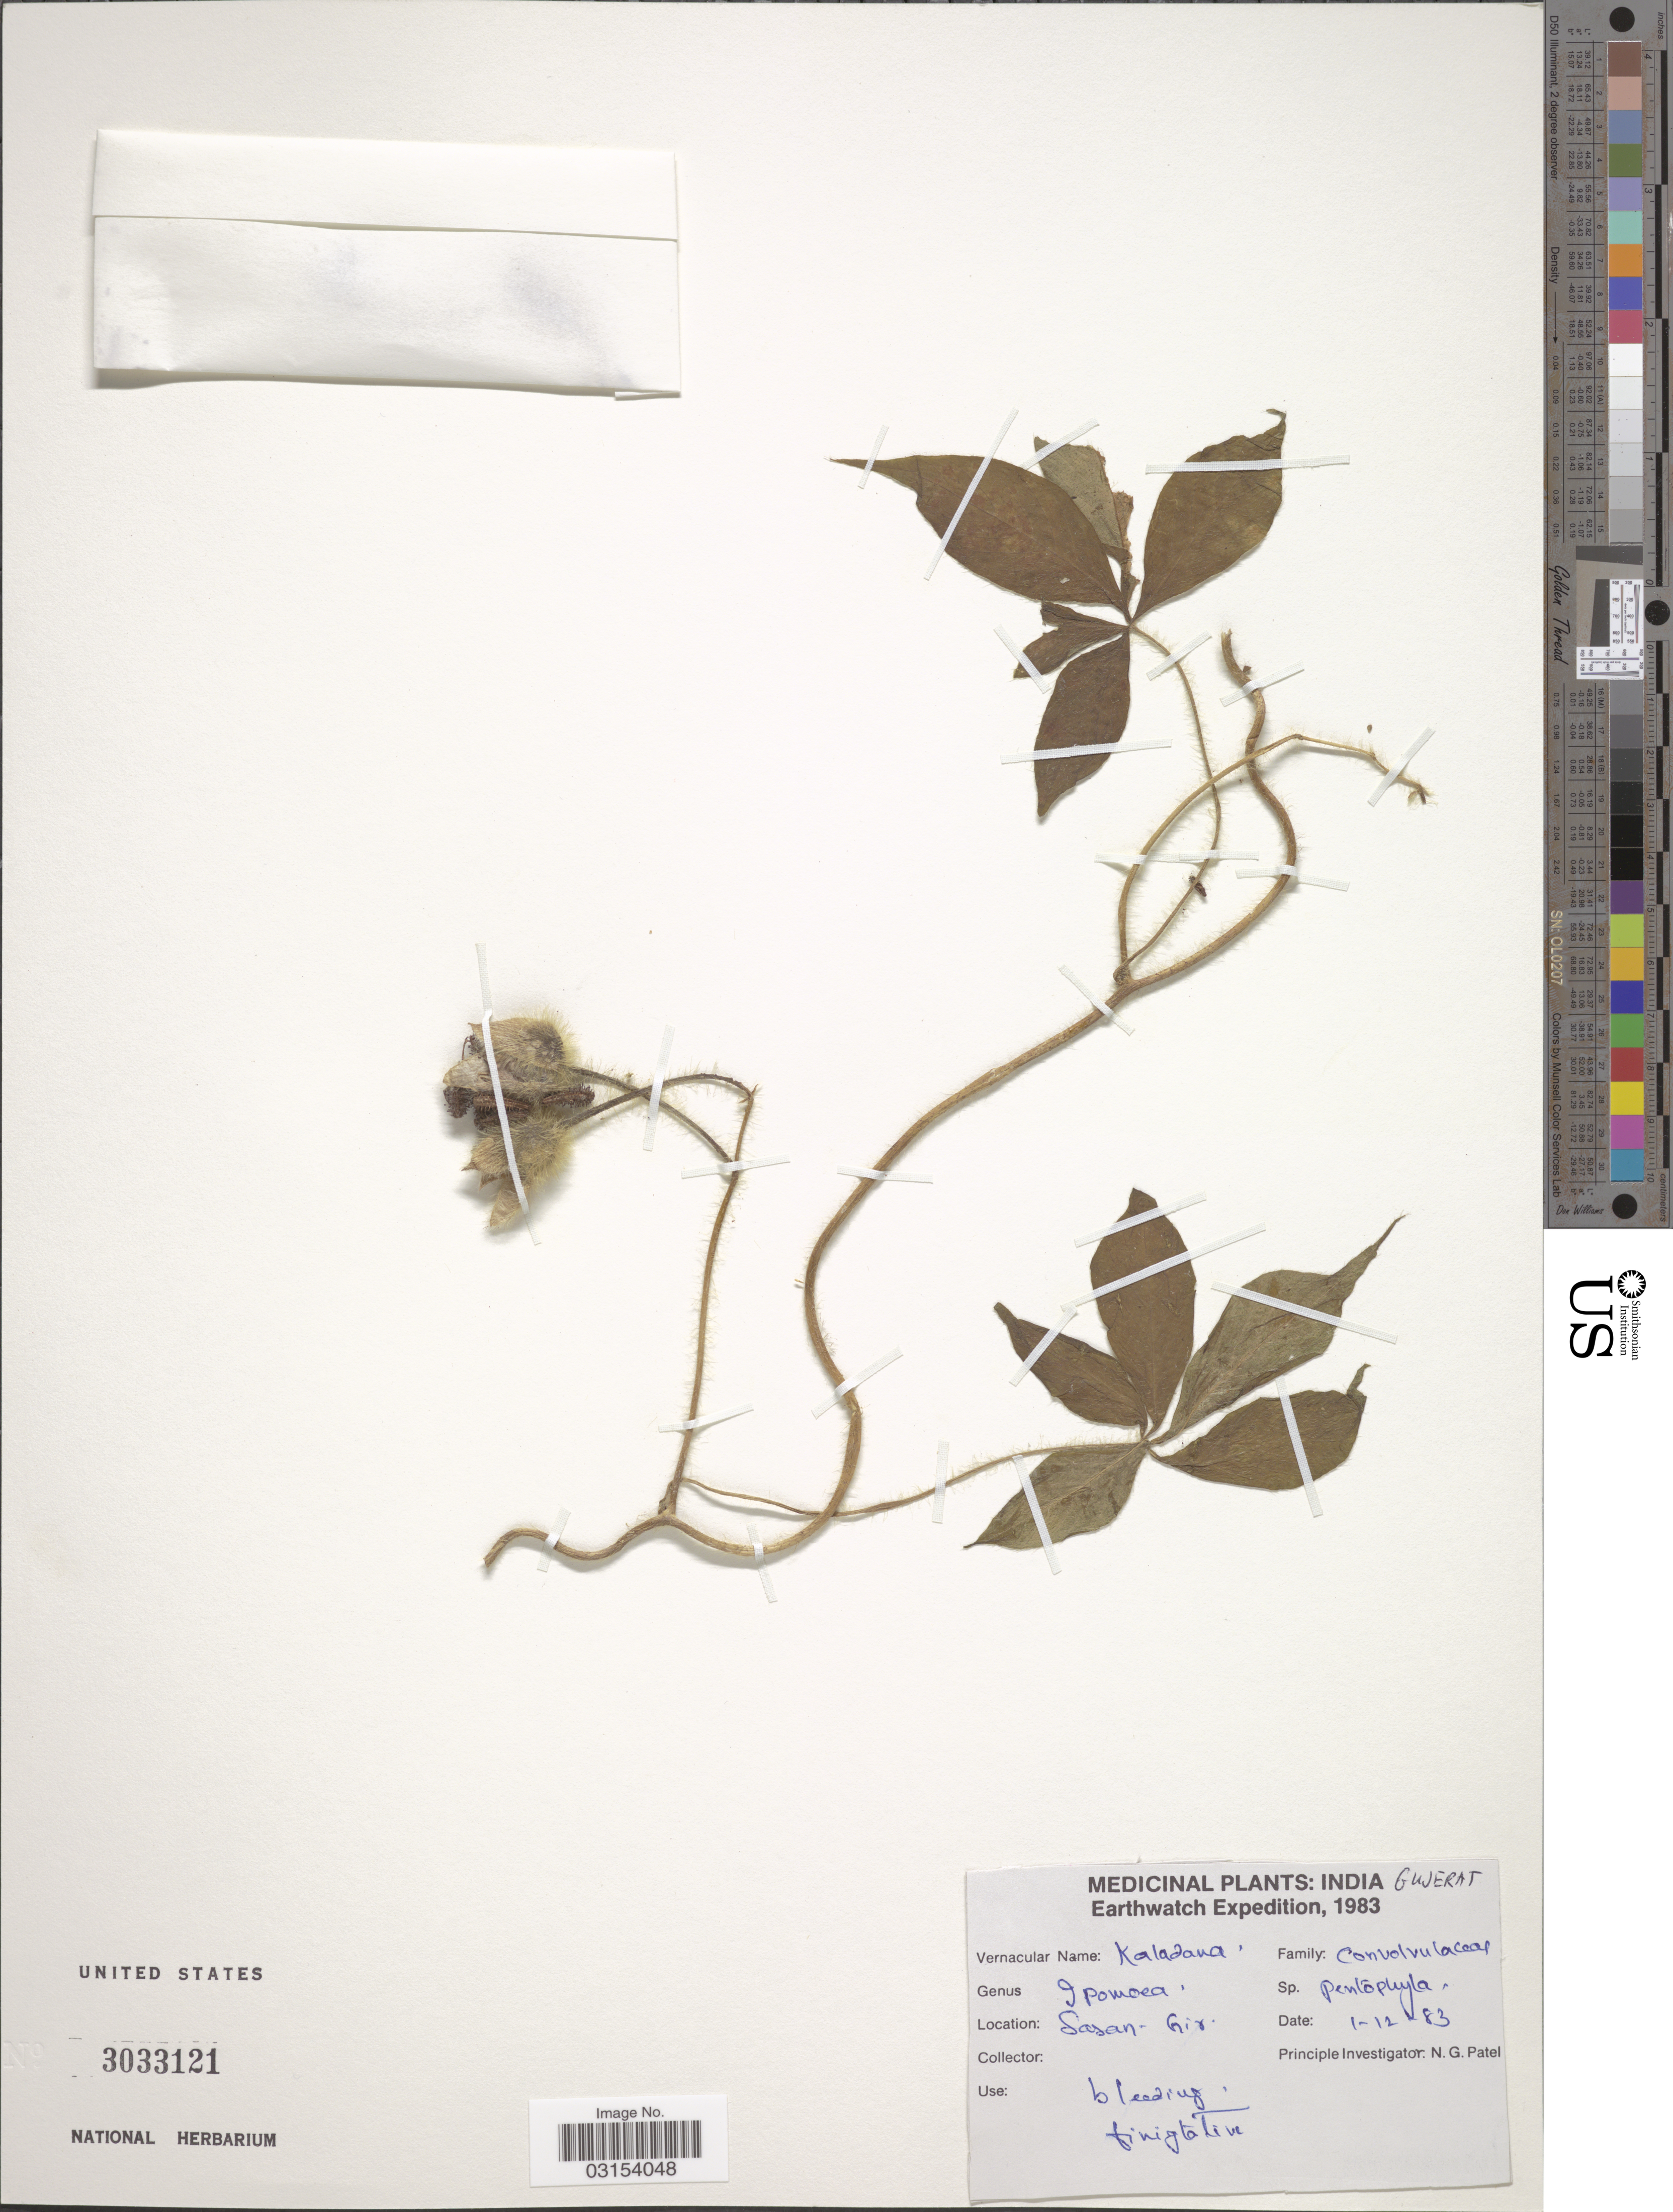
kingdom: Plantae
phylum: Tracheophyta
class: Magnoliopsida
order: Solanales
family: Convolvulaceae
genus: Ipomoea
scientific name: Ipomoea pentaphylla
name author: Cav.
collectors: N. Patel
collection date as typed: Transcribed d/m/y: 1/12/83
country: India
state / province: Gujarat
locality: Gujerat, Sasan Gir.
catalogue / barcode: US 3033121